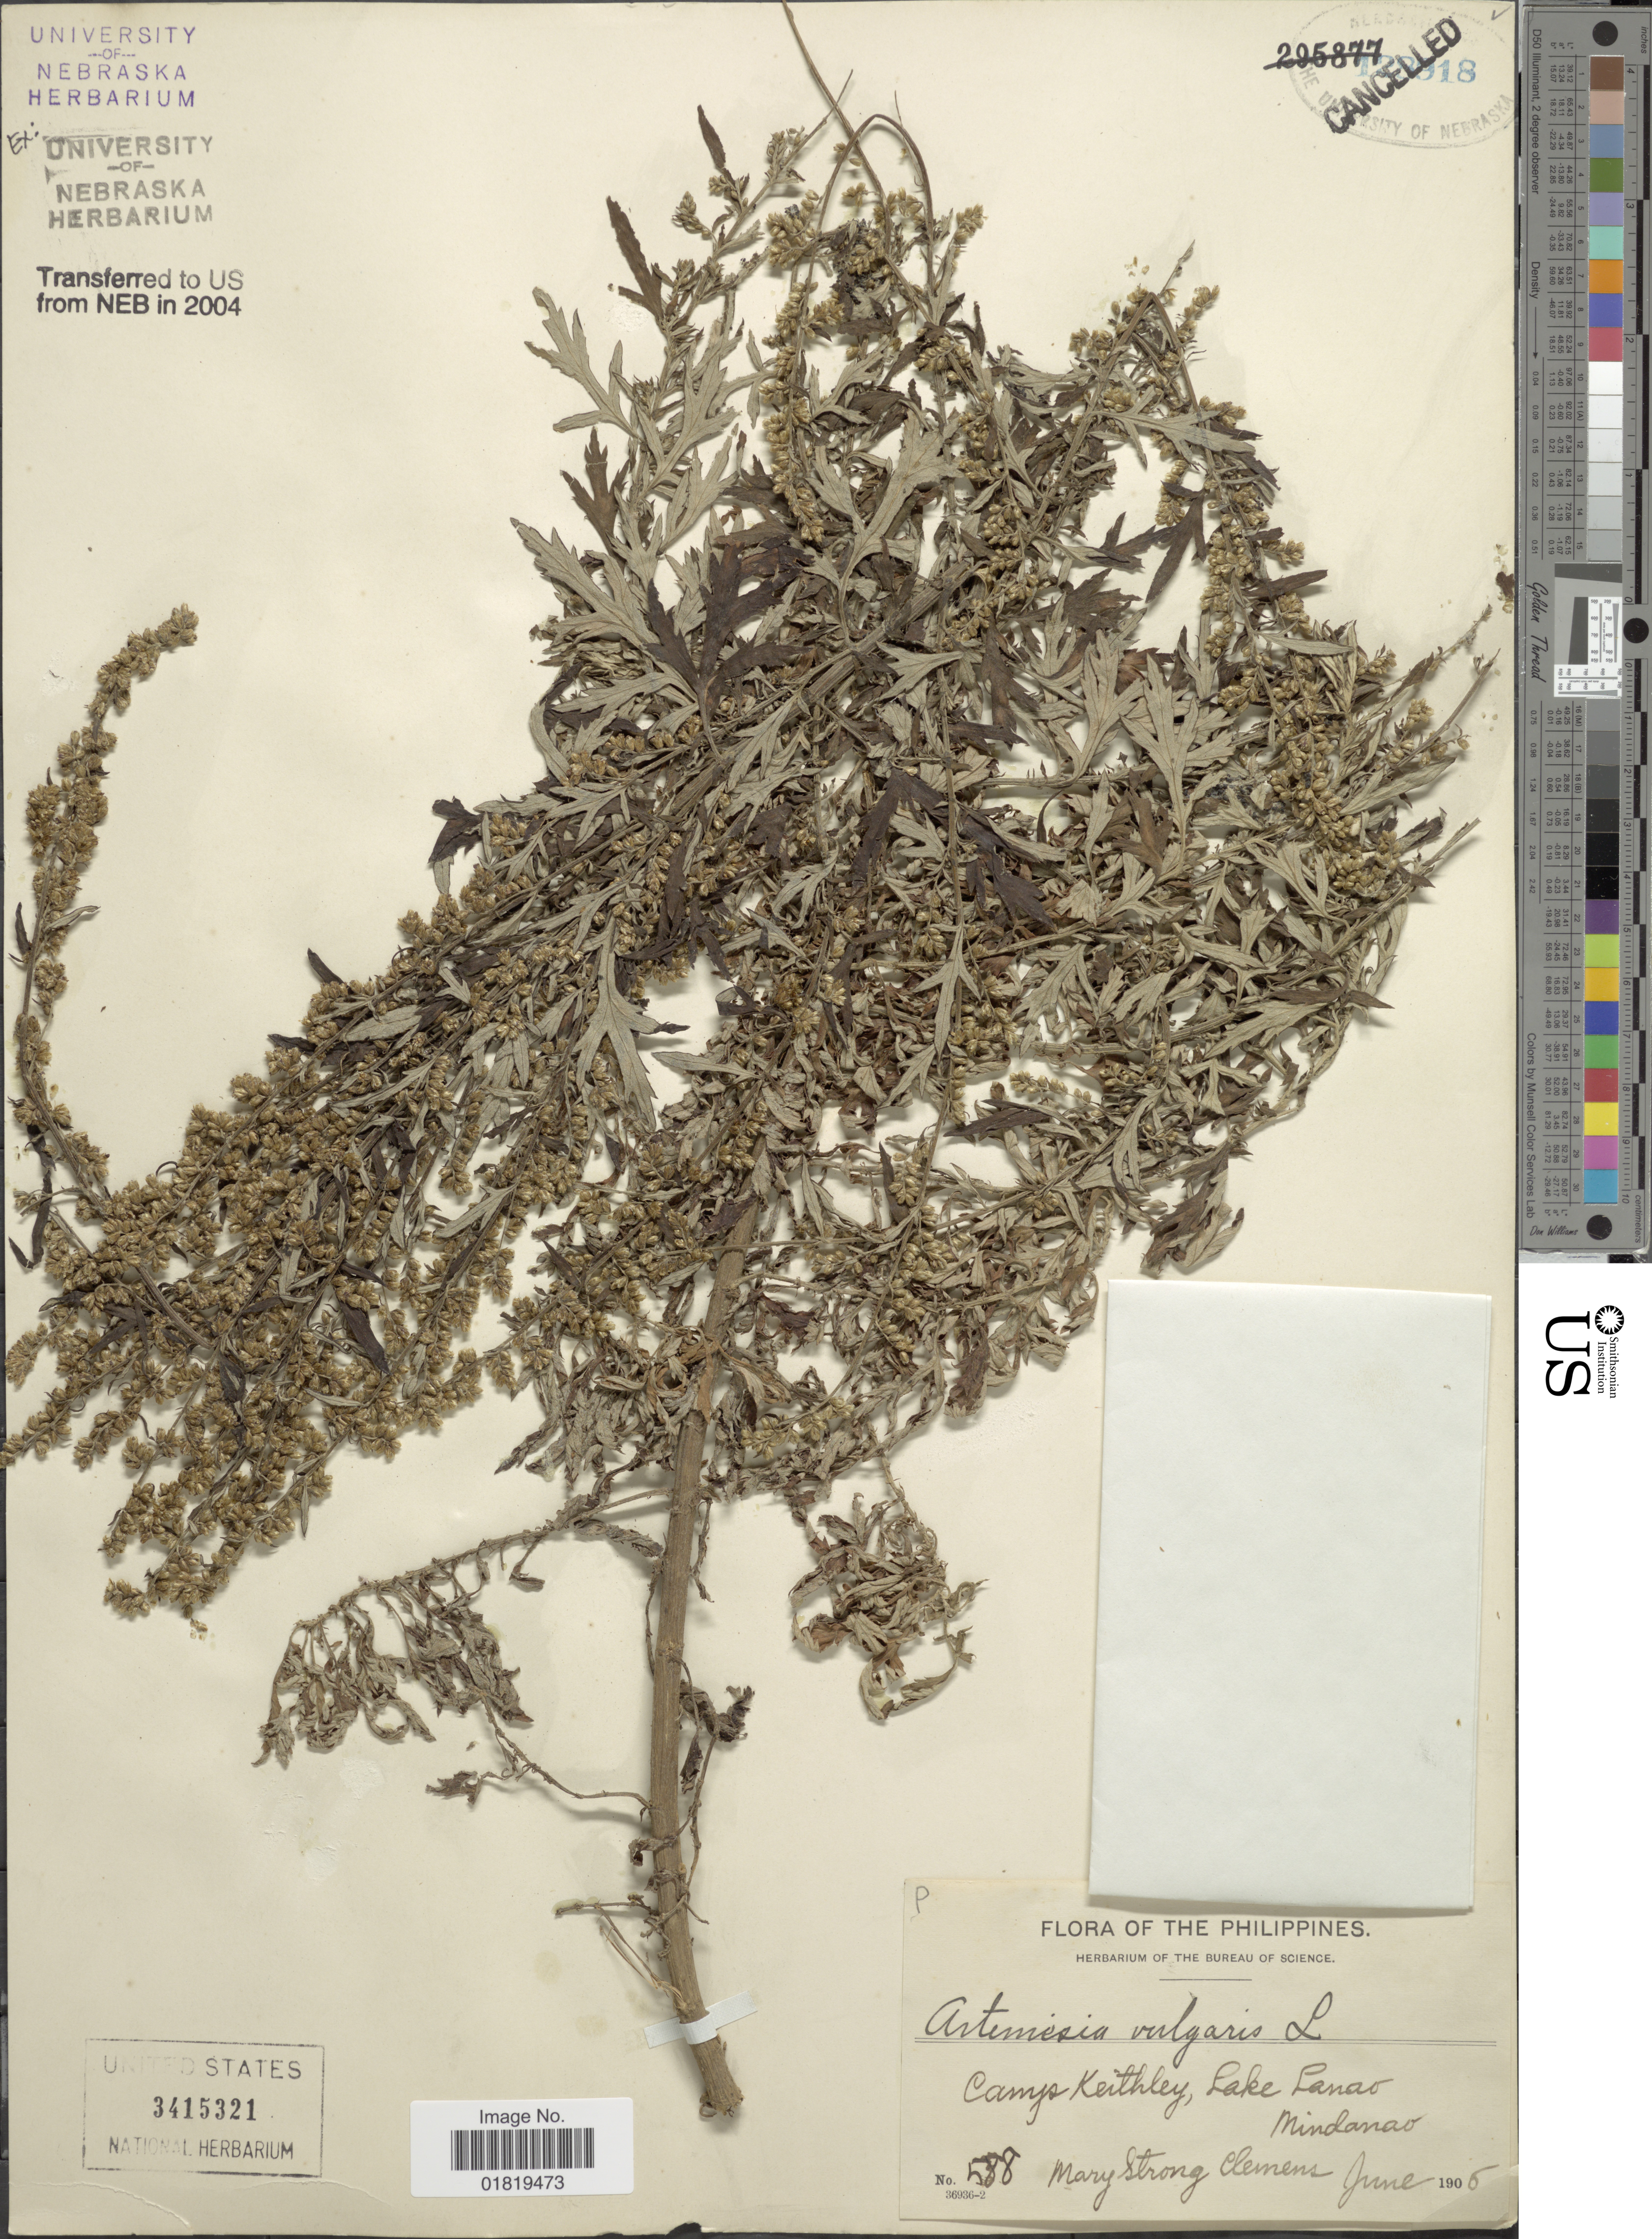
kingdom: Plantae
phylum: Tracheophyta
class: Magnoliopsida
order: Asterales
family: Asteraceae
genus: Artemisia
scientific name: Artemisia vulgaris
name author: L.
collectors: M. S. Clemens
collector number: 588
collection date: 1905-06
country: Philippines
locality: Camps Keithley, Lake Lanao, Mindanao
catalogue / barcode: US 3415321